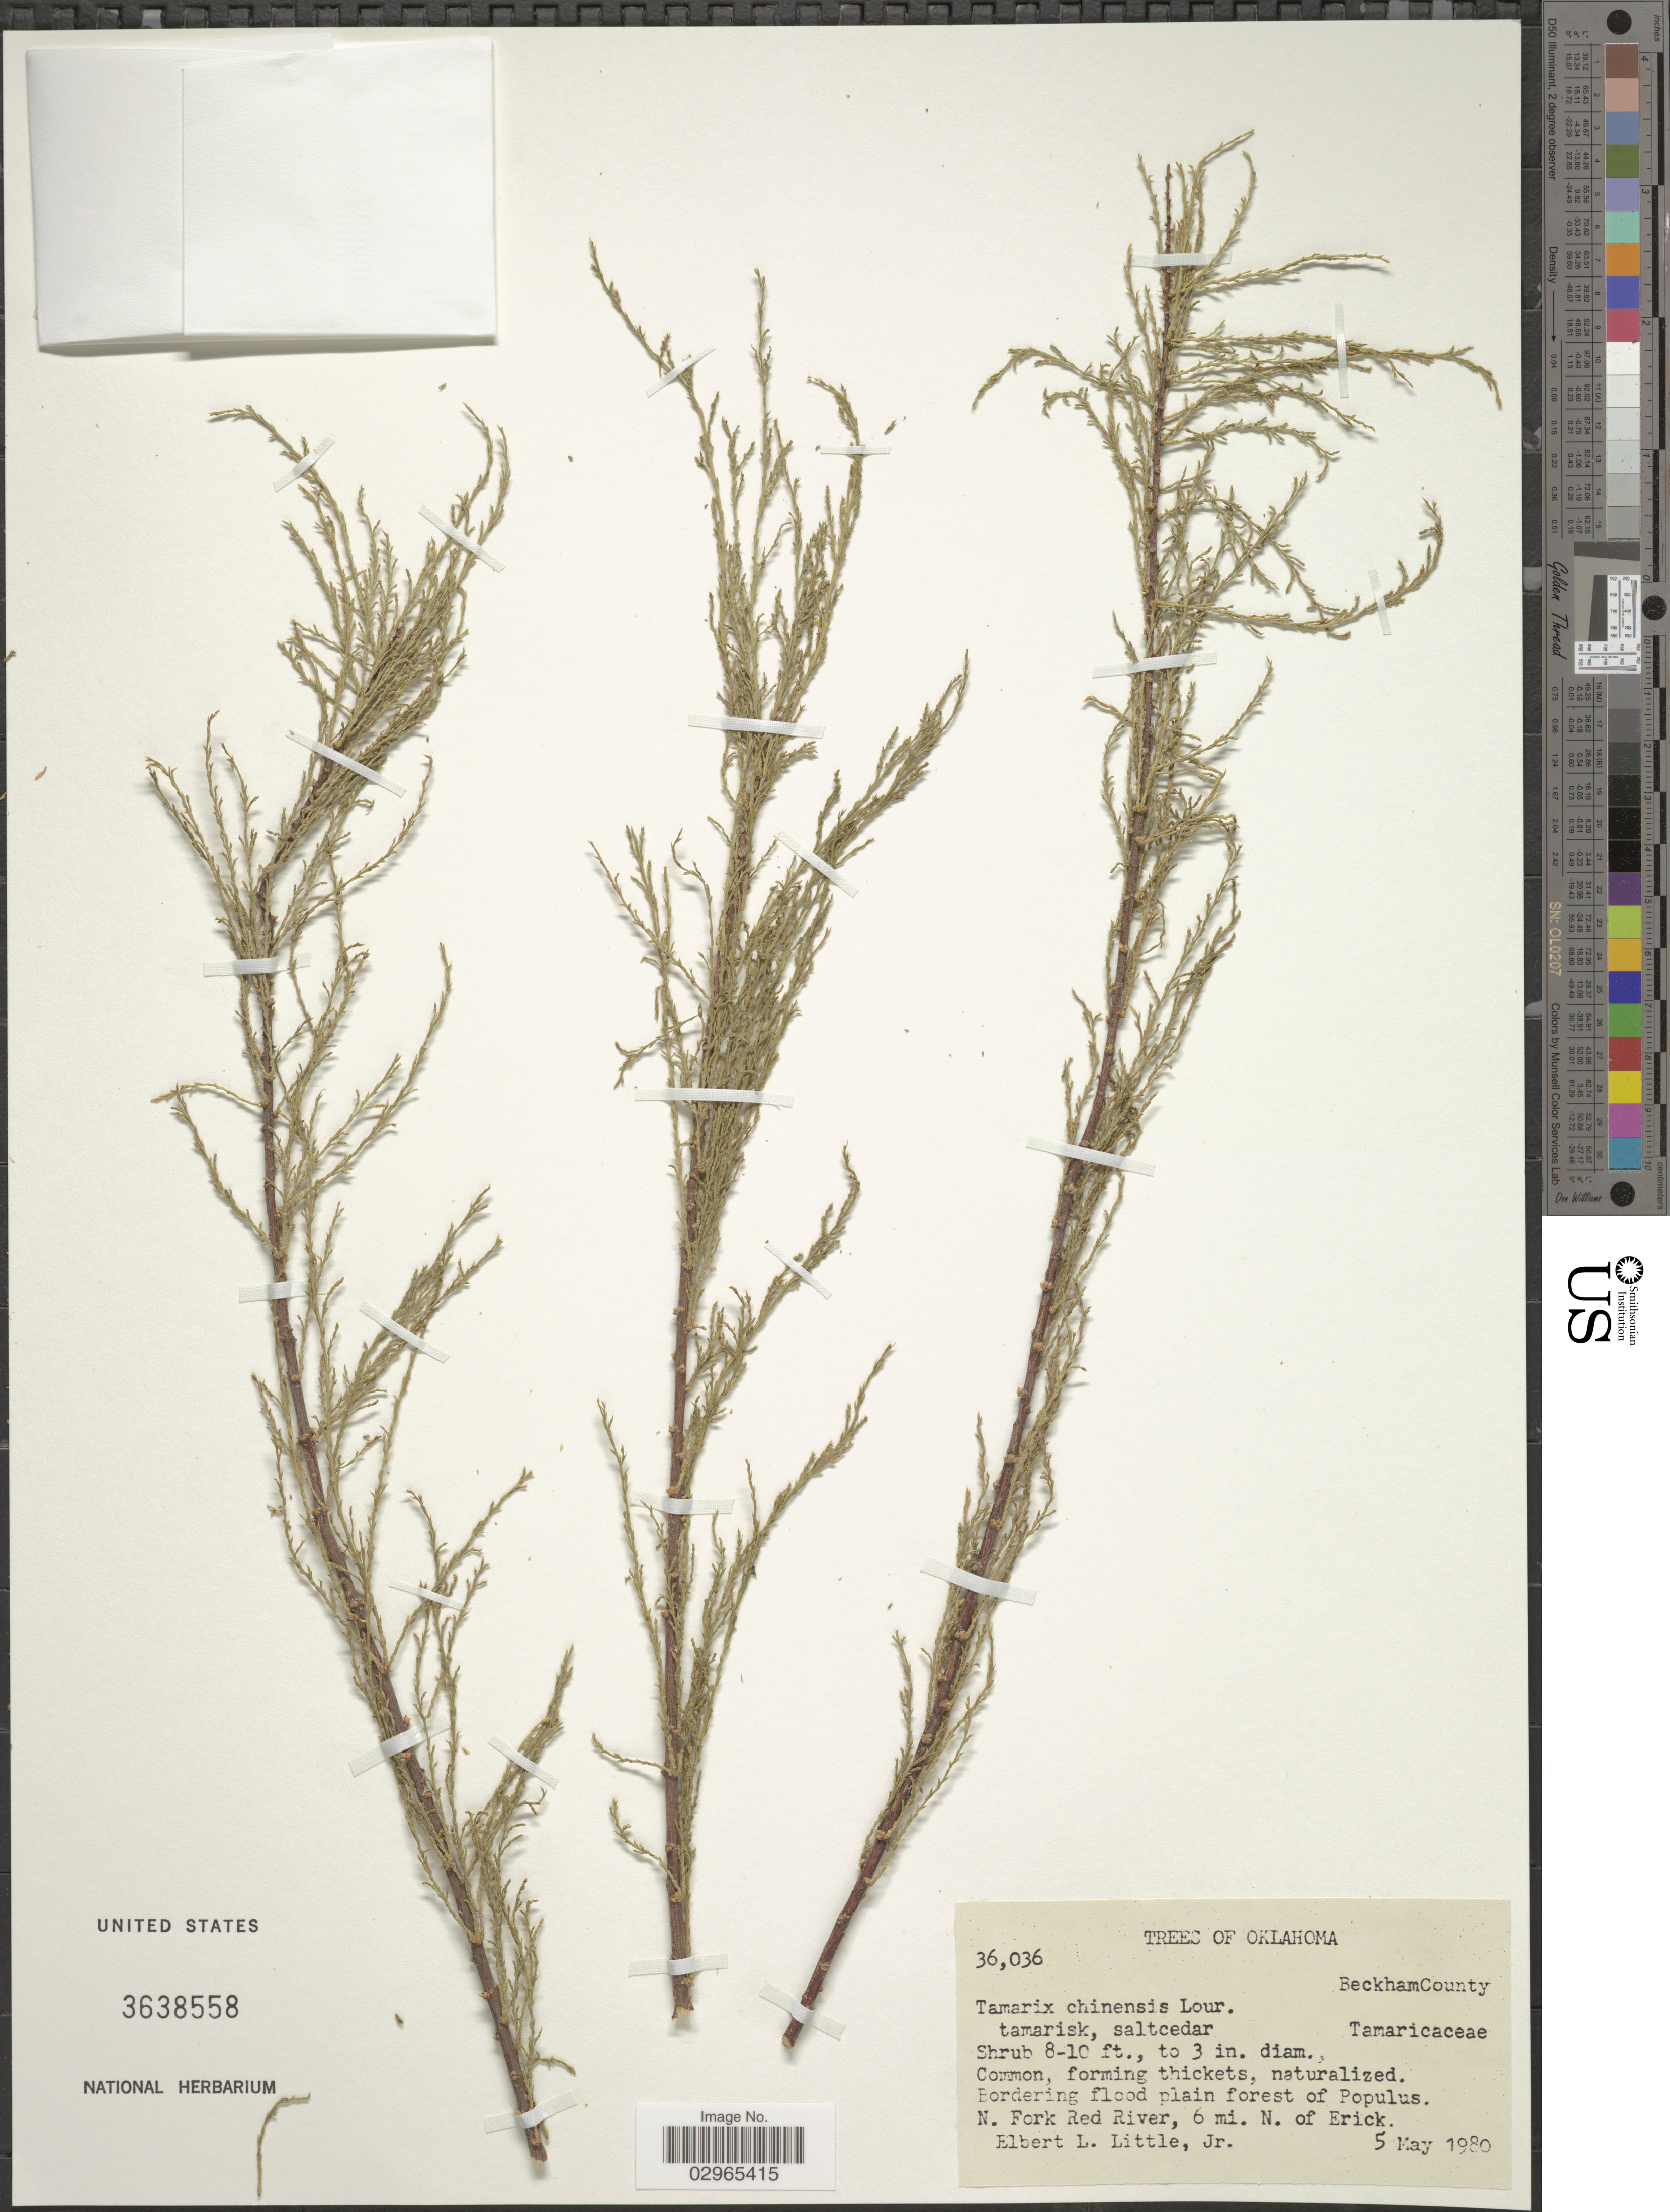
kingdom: Plantae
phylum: Tracheophyta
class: Magnoliopsida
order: Caryophyllales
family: Tamaricaceae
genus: Tamarix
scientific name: Tamarix chinensis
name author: Lour.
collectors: E. L. Little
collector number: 36036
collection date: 1980-05-05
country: United States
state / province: Oklahoma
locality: Beckham County. N. Fork Red River, 6 mi. N. of Erick.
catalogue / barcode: US 3638558